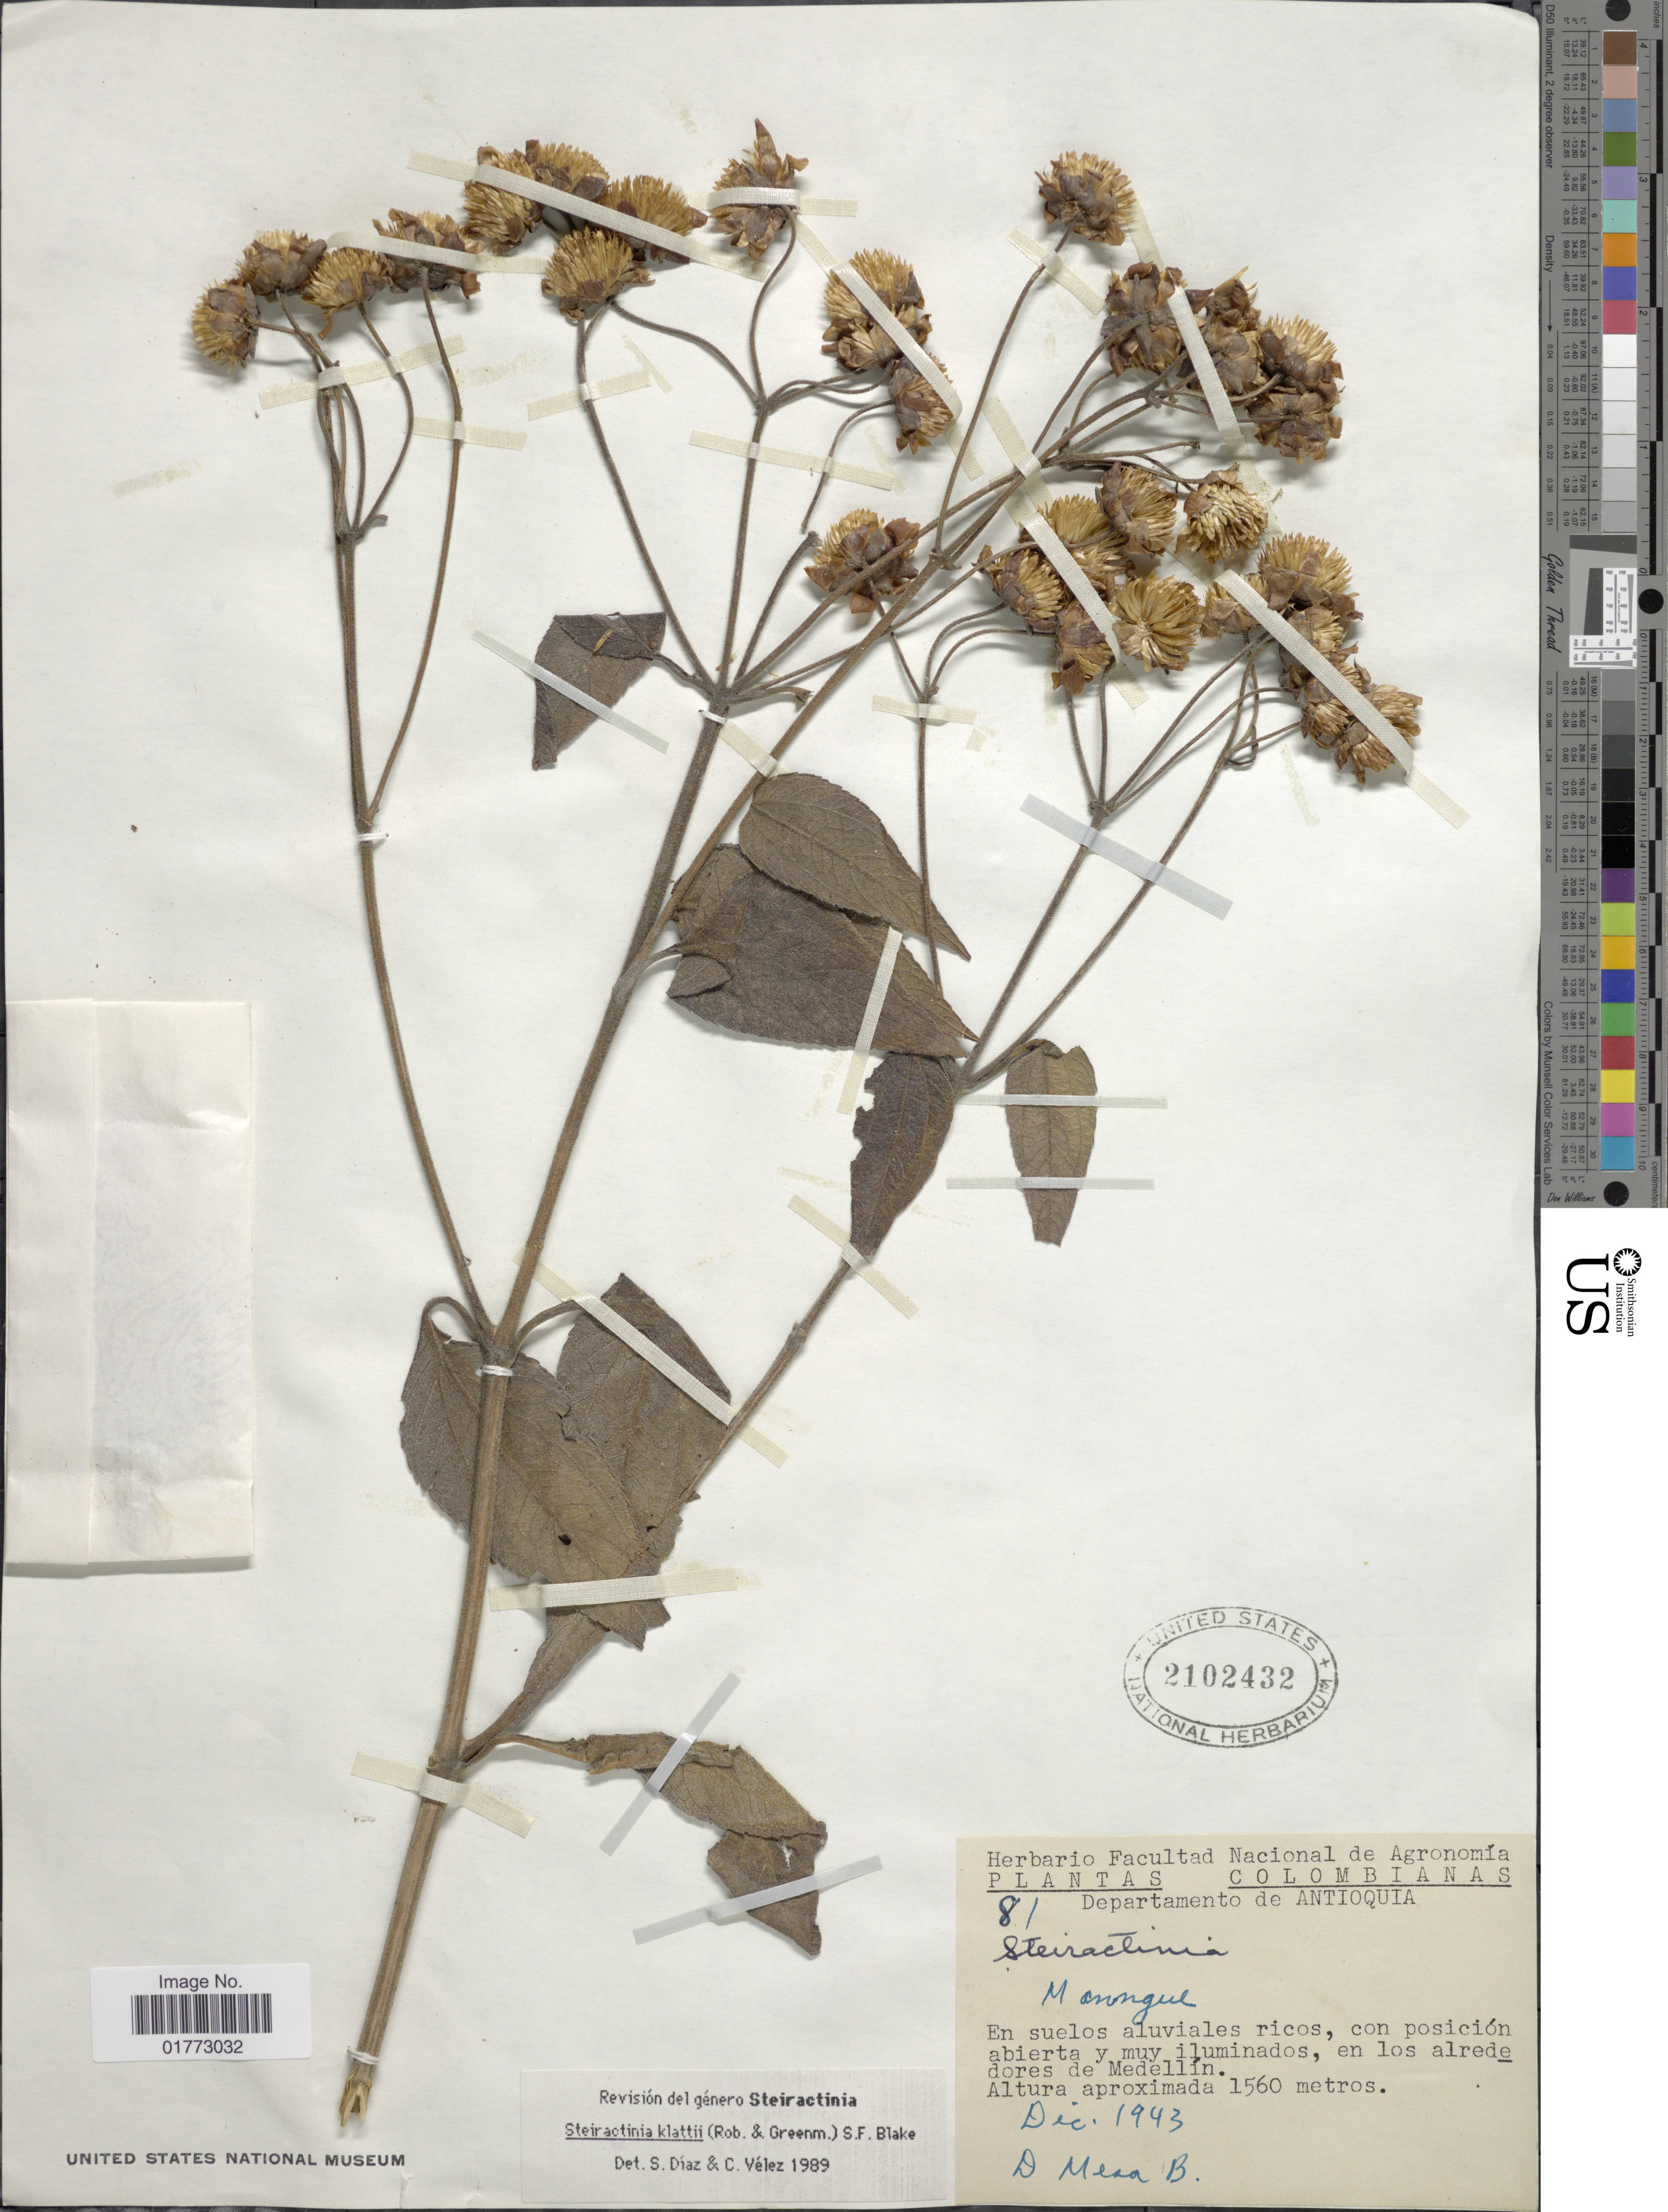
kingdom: Plantae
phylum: Tracheophyta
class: Magnoliopsida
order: Asterales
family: Asteraceae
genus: Steiractinia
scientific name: Steiractinia klattii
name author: S.F. Blake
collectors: D. Mesa Bernal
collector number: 81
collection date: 1943-12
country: Colombia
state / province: Antioquia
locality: En suelos aluviales ricos, con posicion abierta y muy iluminados, en los alrededores de Medellin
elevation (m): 1560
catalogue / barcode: US 2102432